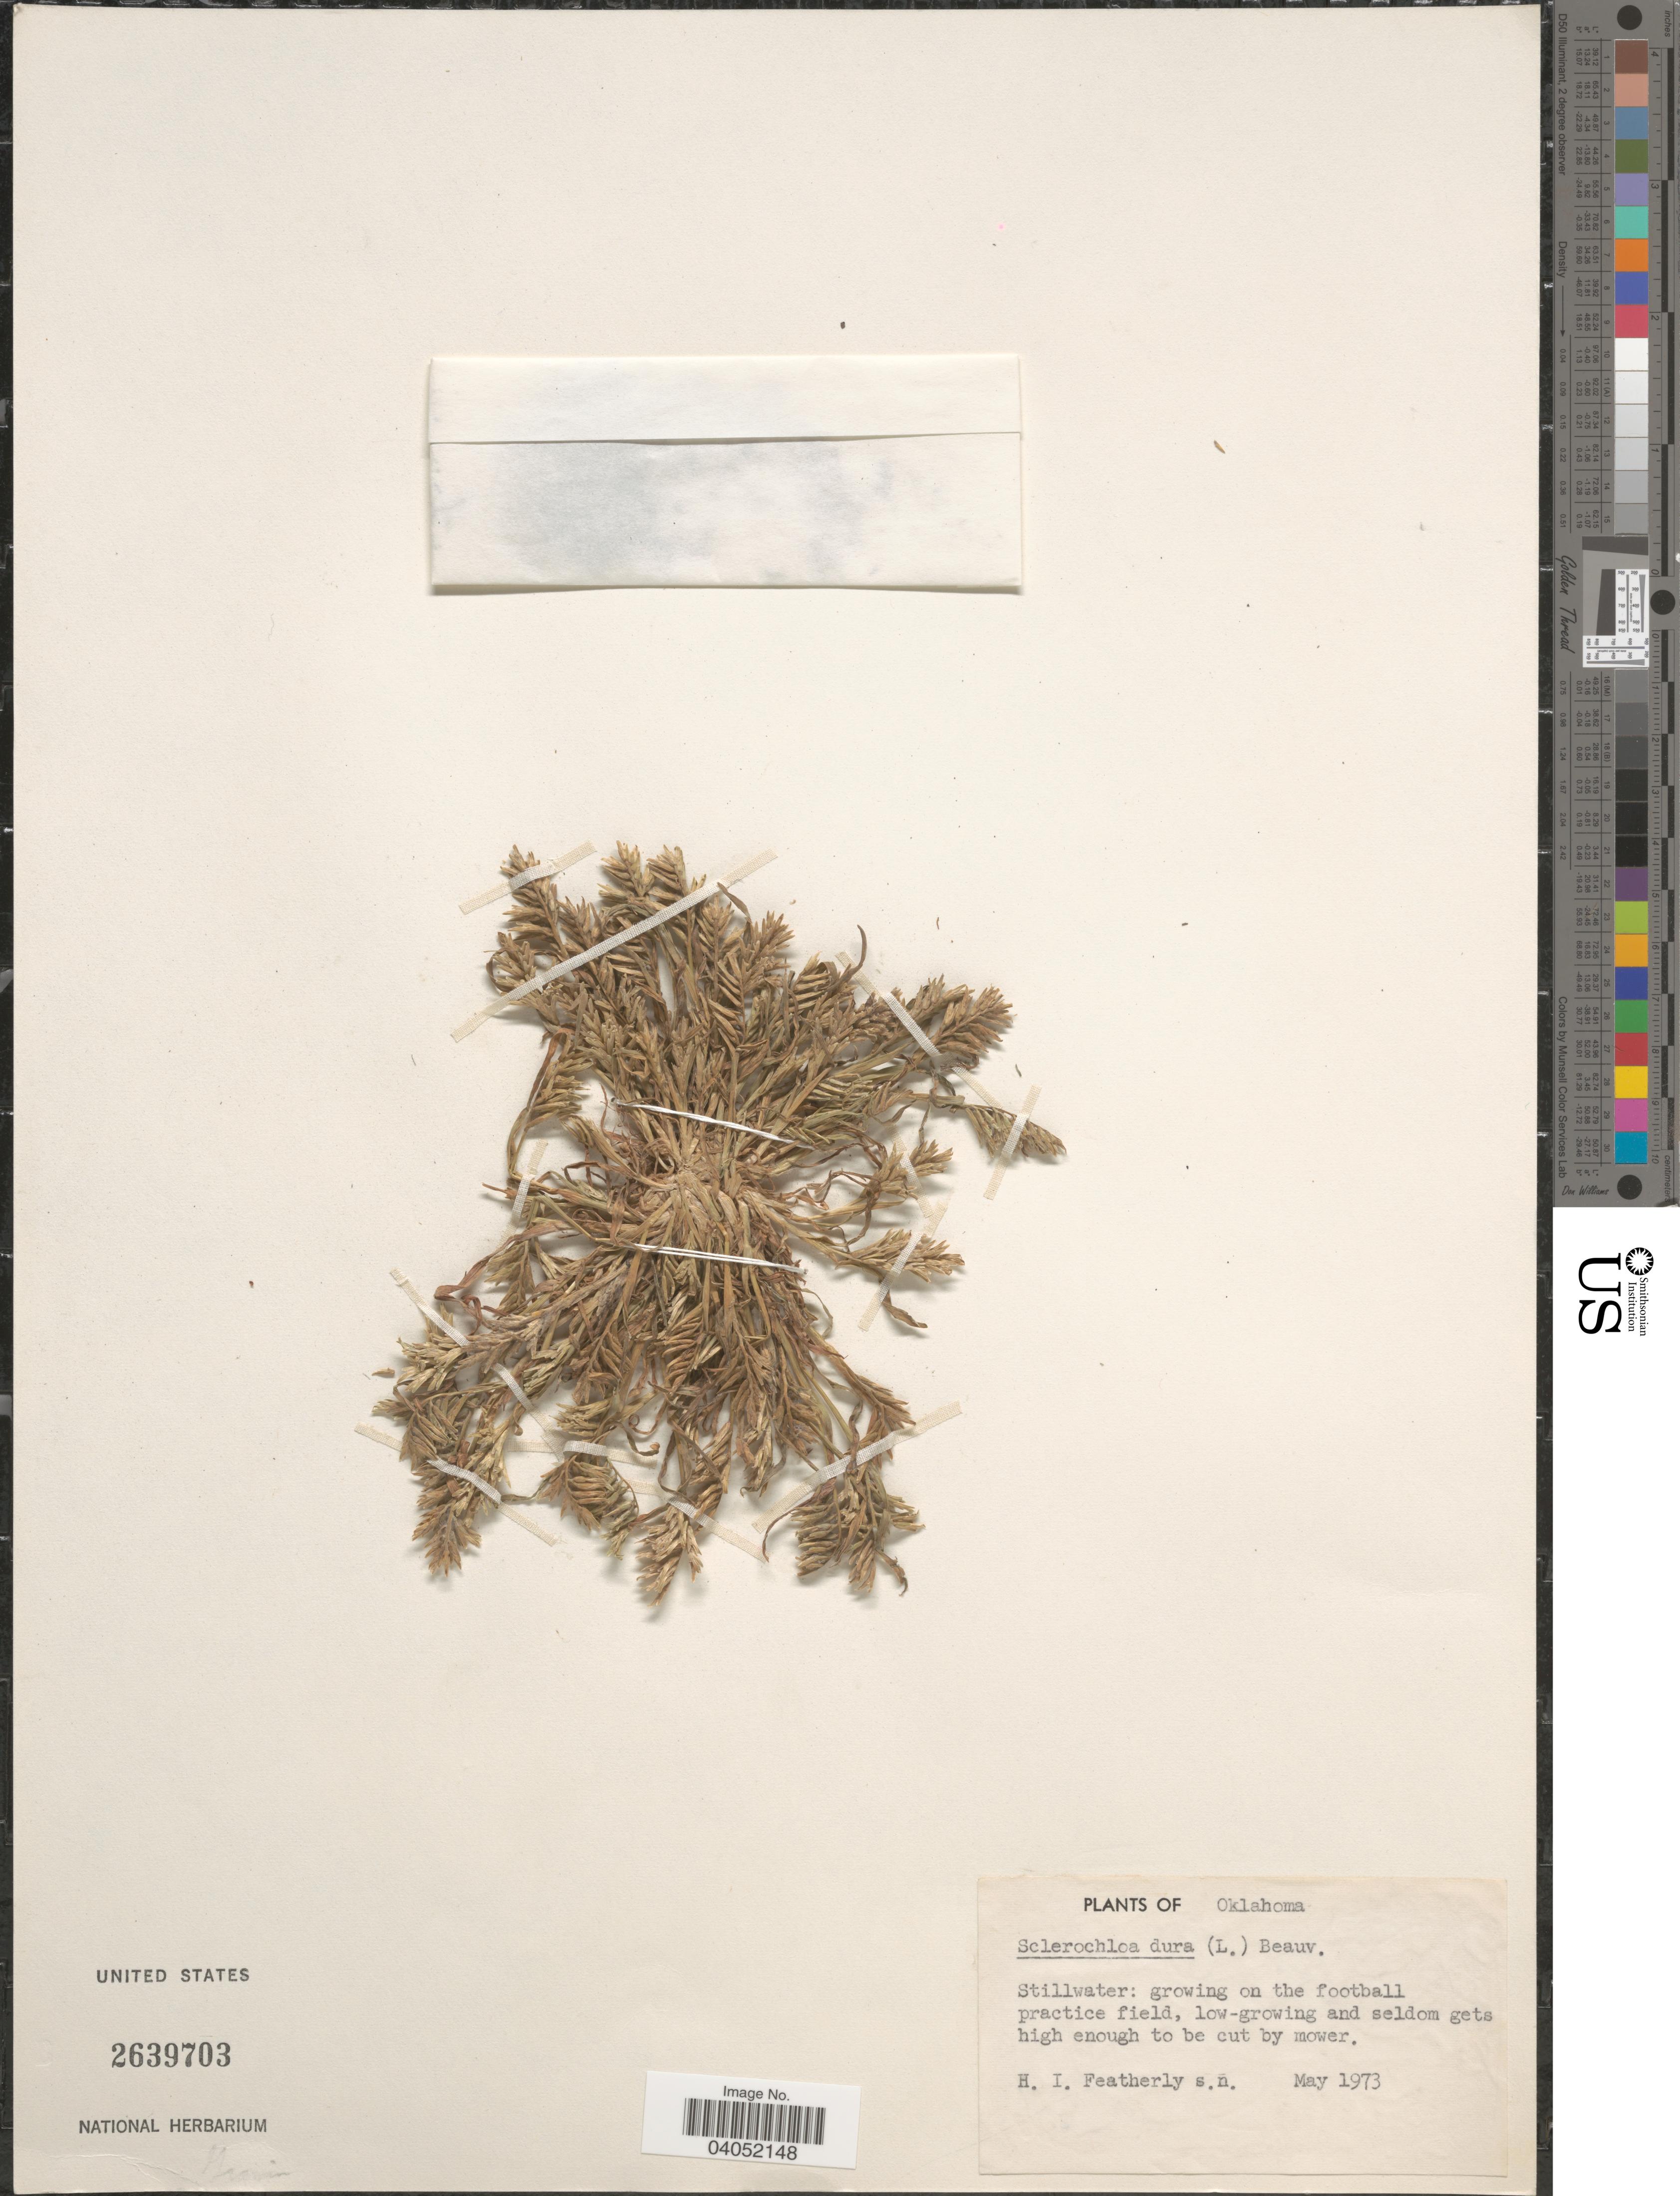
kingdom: Plantae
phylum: Tracheophyta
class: Liliopsida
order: Poales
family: Poaceae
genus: Sclerochloa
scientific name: Sclerochloa dura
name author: (L.) P. Beauv.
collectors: H. Featherly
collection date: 1973-05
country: United States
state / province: Oklahoma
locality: Stillwater: growing on the football practice field.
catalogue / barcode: US 2639703